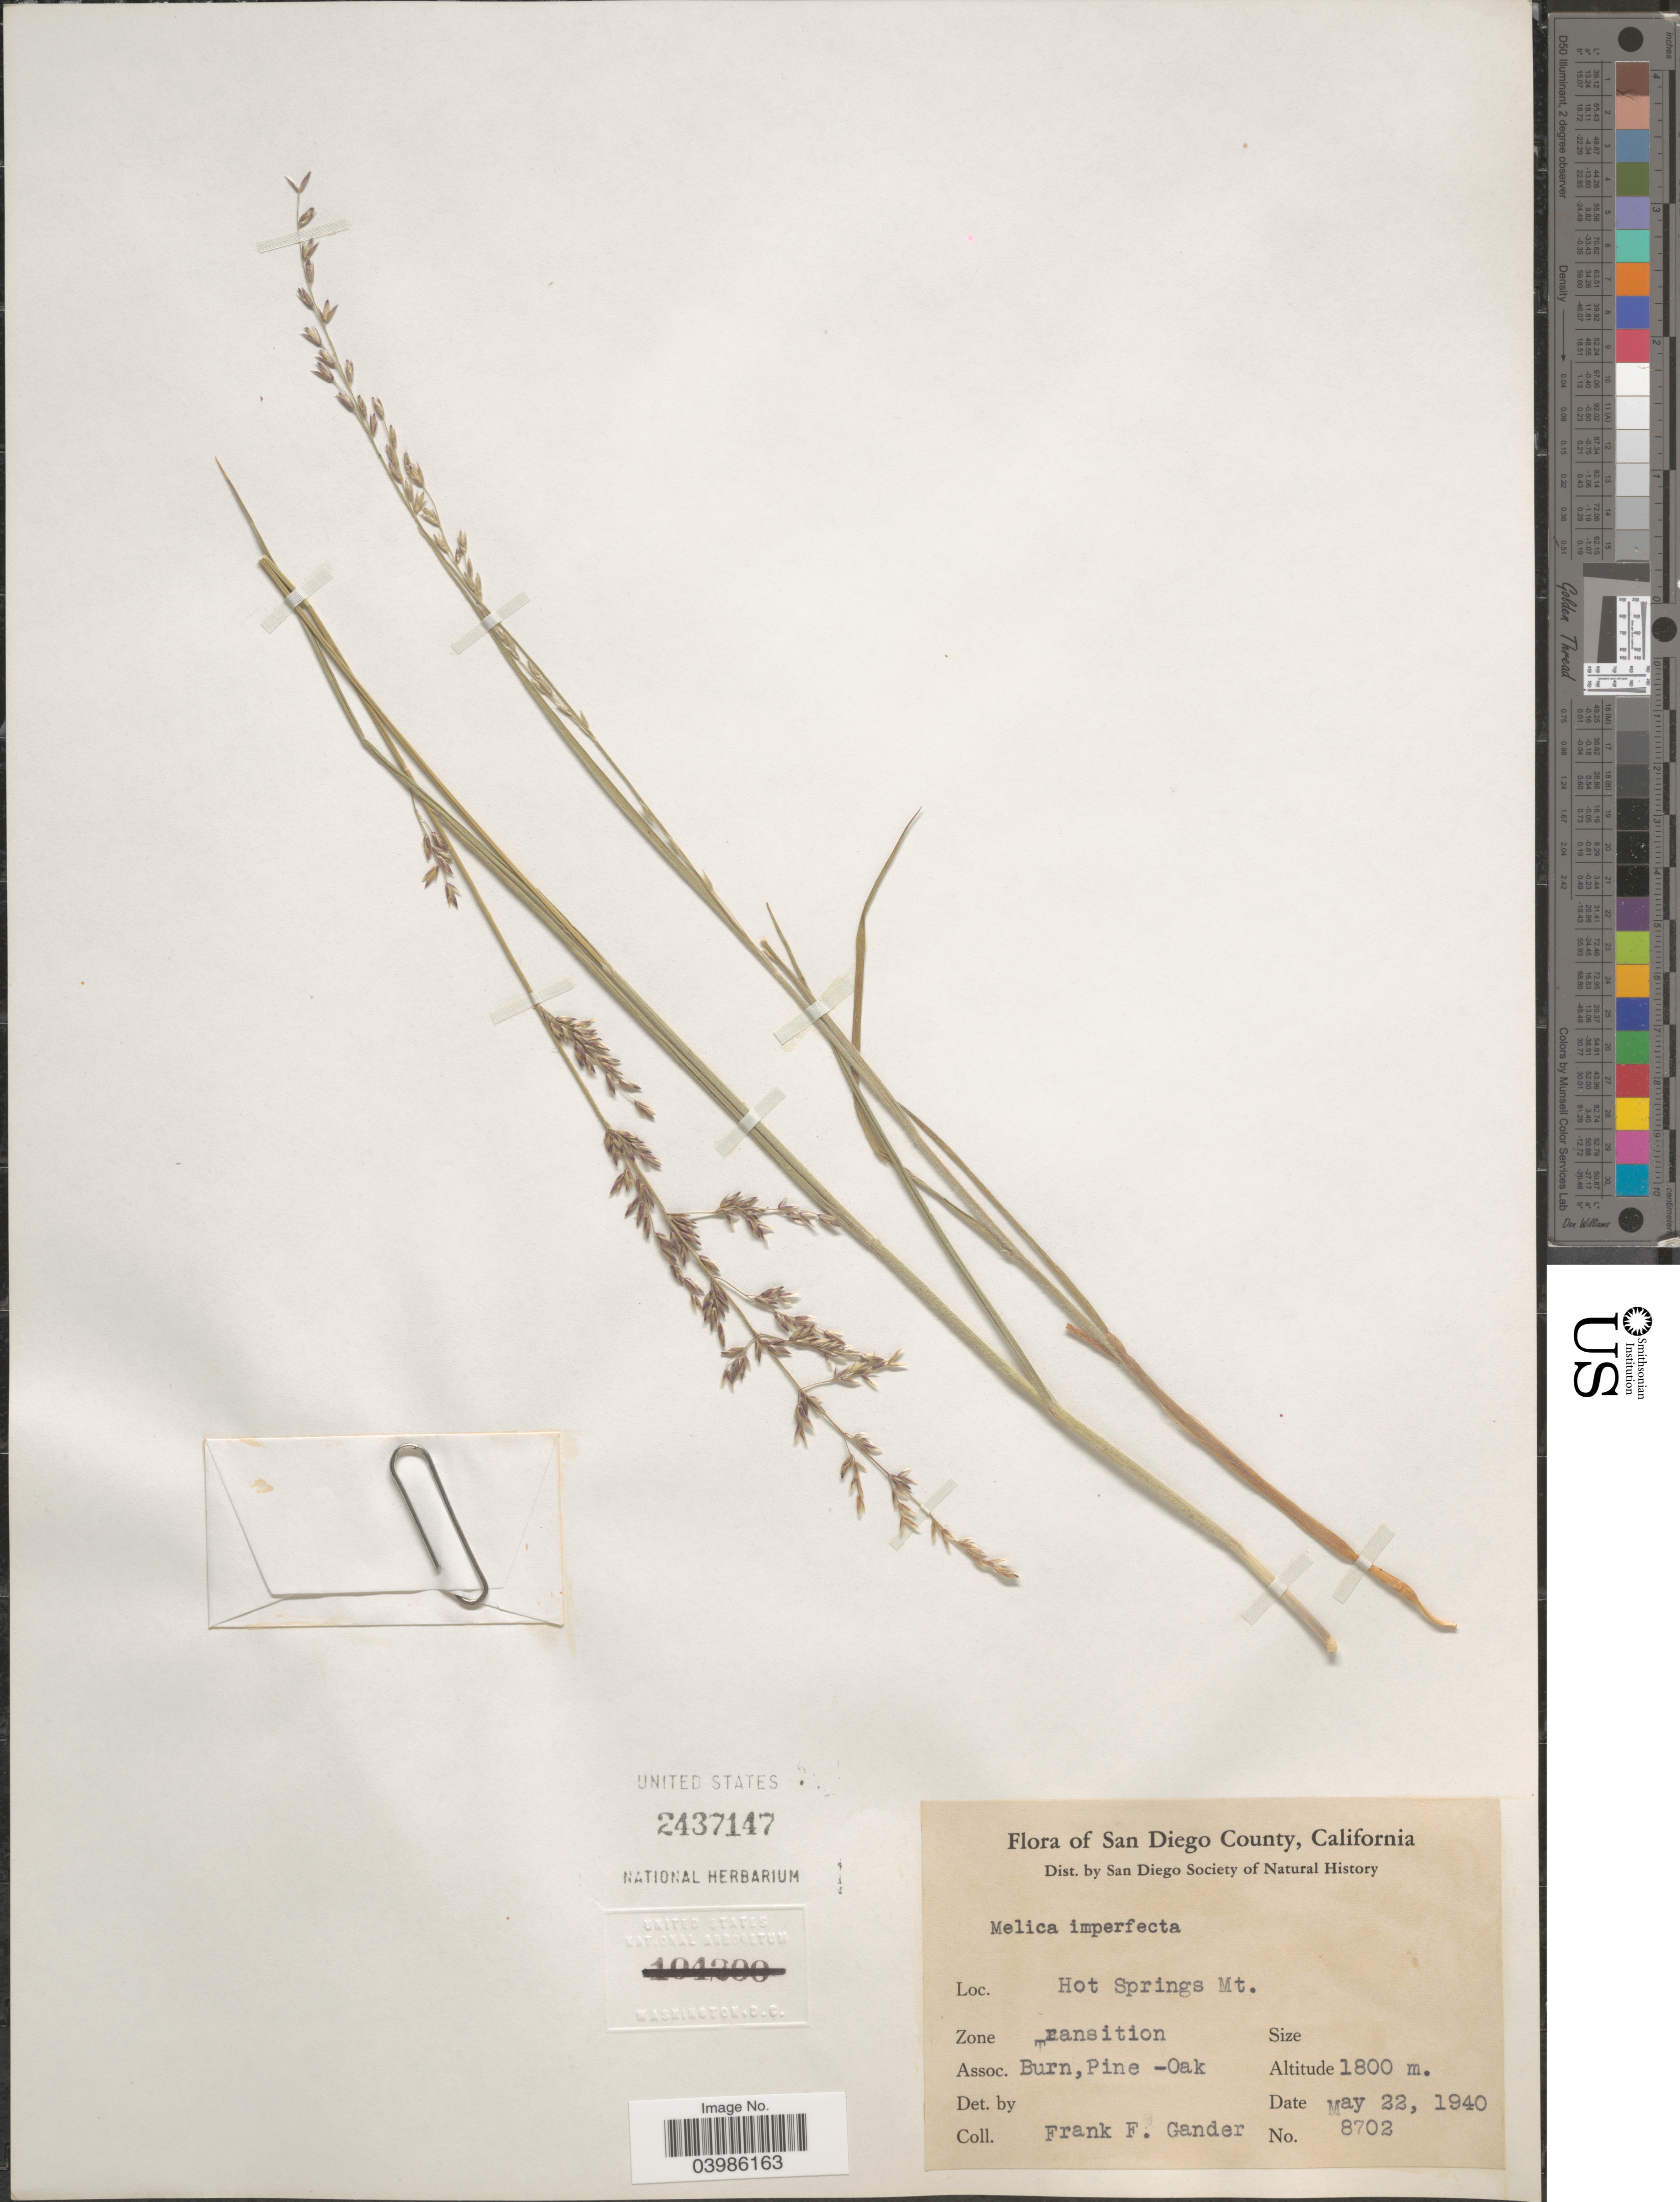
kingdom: Plantae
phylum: Tracheophyta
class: Liliopsida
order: Poales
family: Poaceae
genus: Melica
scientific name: Melica imperfecta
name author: Trin.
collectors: F. Gander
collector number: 8702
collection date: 1940-05-22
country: United States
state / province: California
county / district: San Diego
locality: San Diego County. Hot Springs Mt. Zone Transition.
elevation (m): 1800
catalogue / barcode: US 2437147